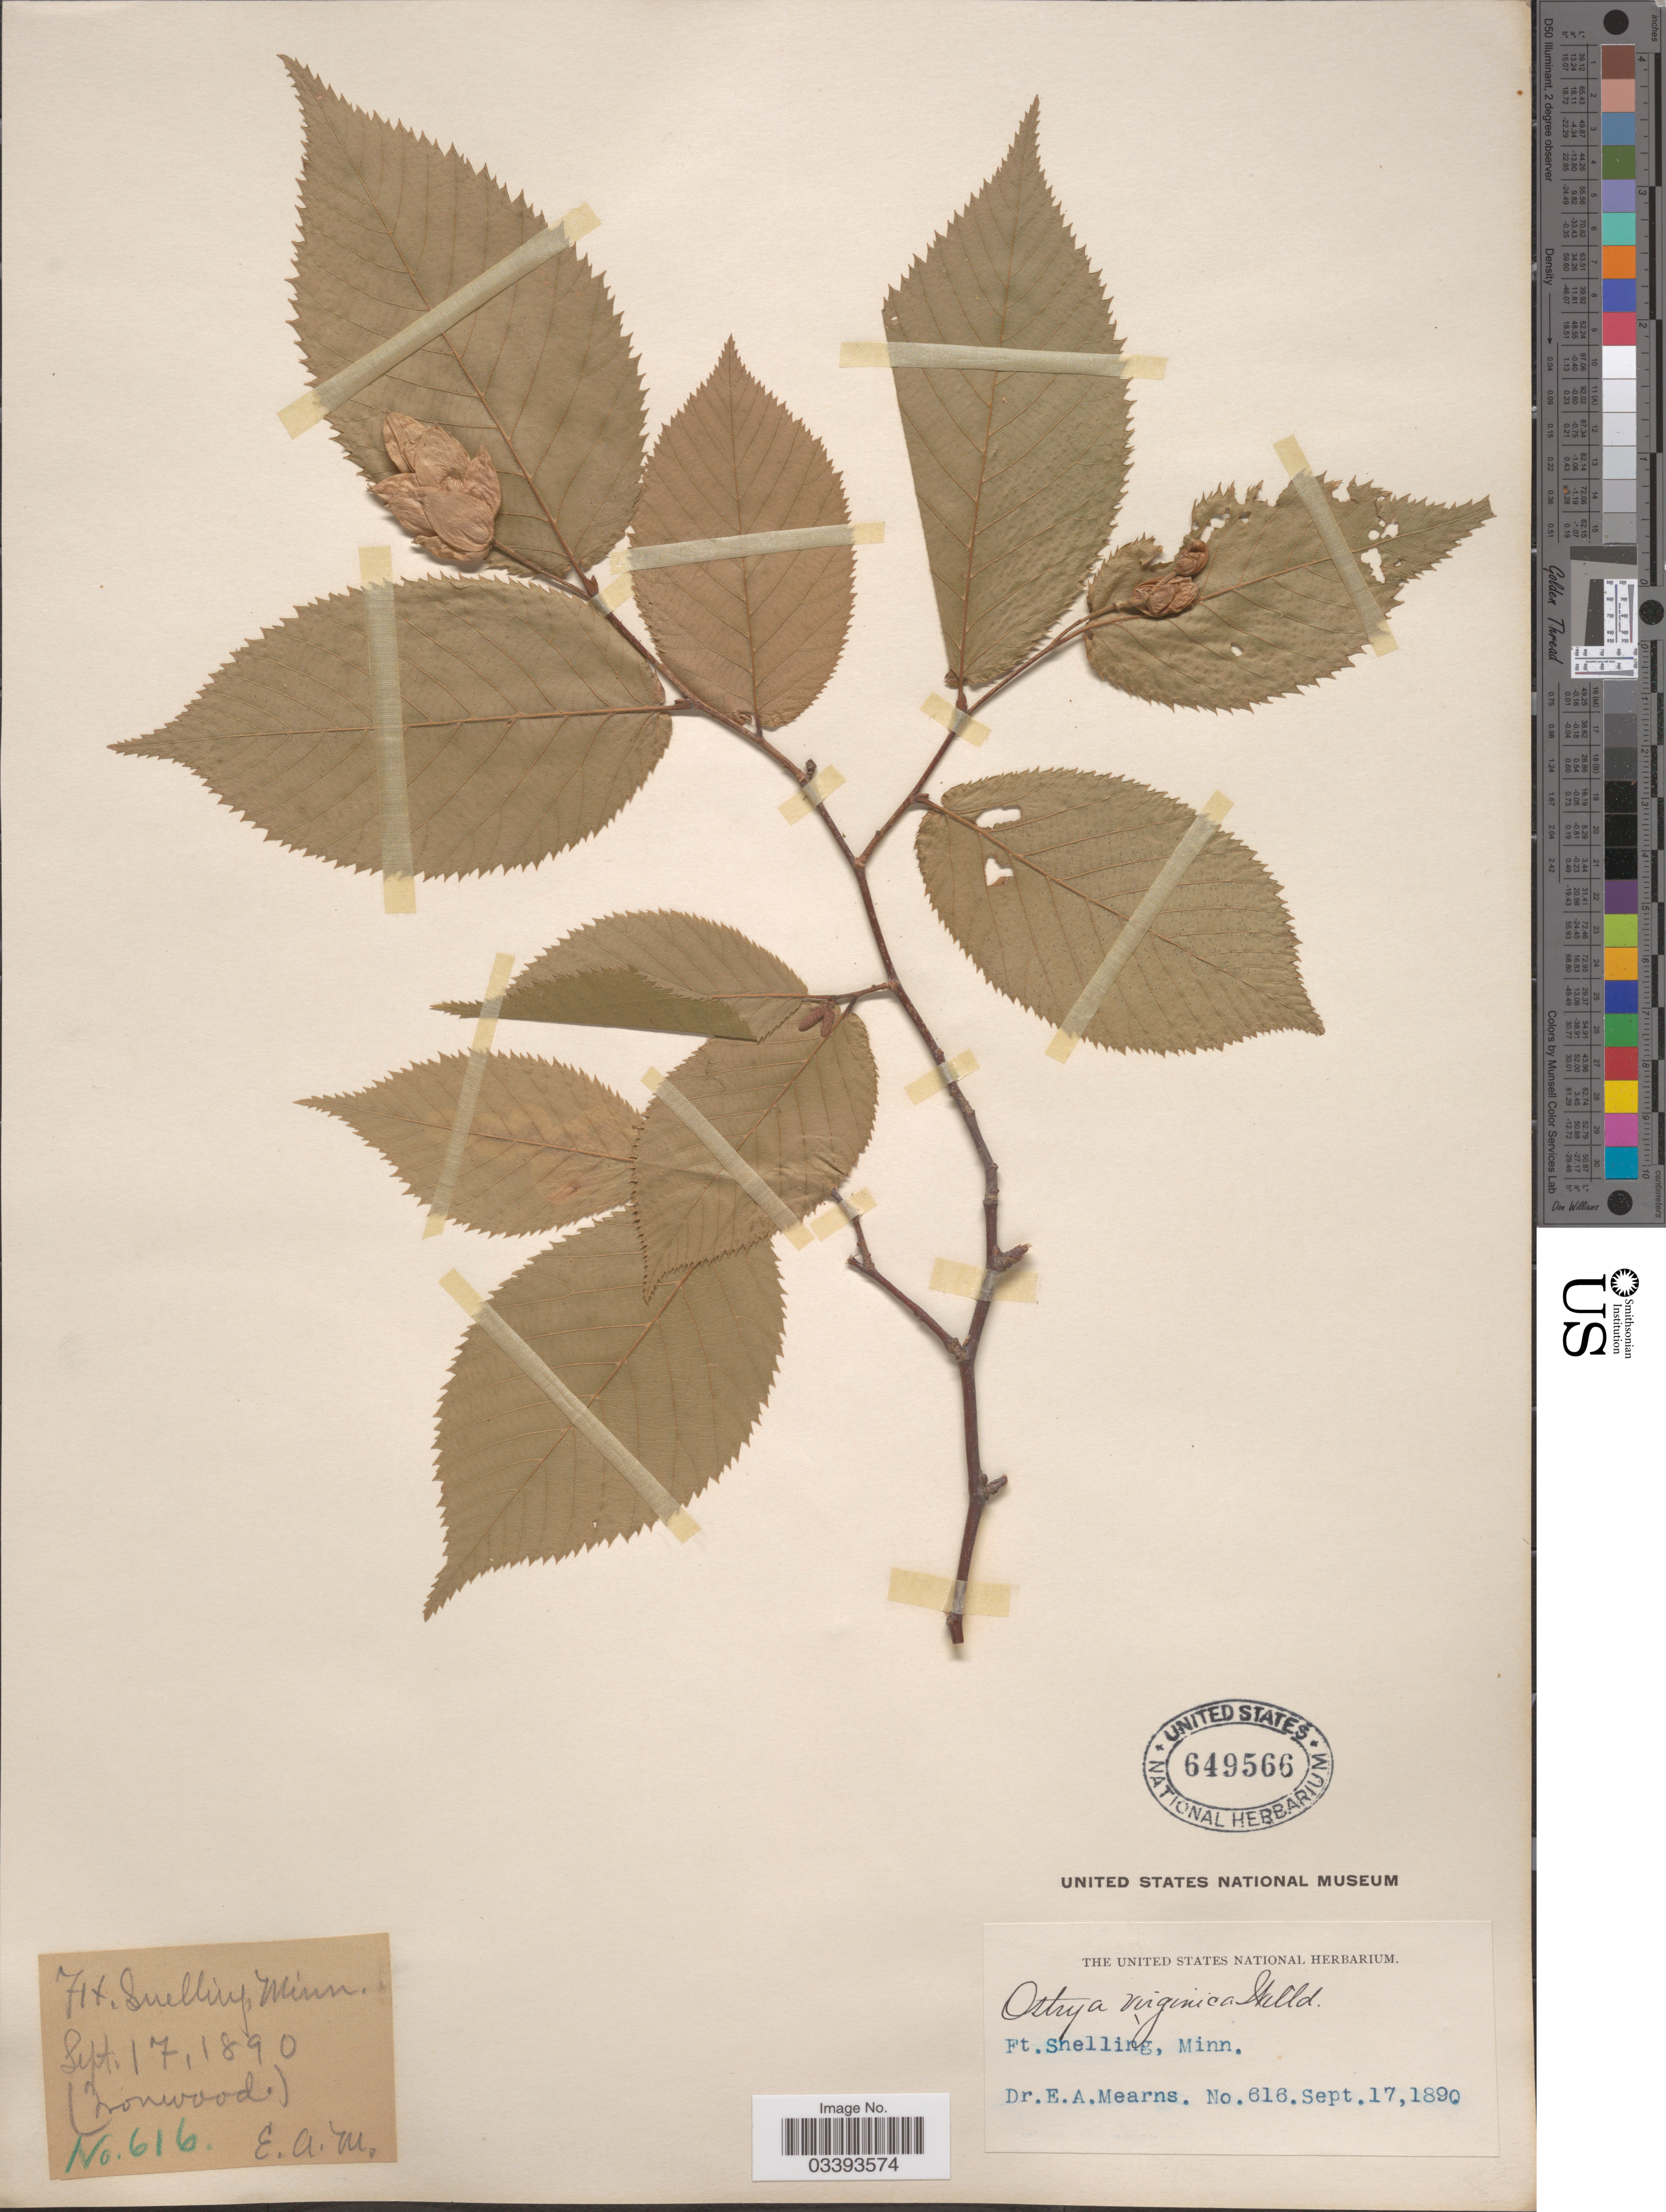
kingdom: Plantae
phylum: Tracheophyta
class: Magnoliopsida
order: Fagales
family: Betulaceae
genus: Ostrya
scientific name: Ostrya virginiana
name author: (Mill.) K. Koch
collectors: E. A. Mearns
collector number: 616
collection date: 1890-09-17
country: United States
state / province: Minnesota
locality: Ft. Snelling, Minn.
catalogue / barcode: US 649566